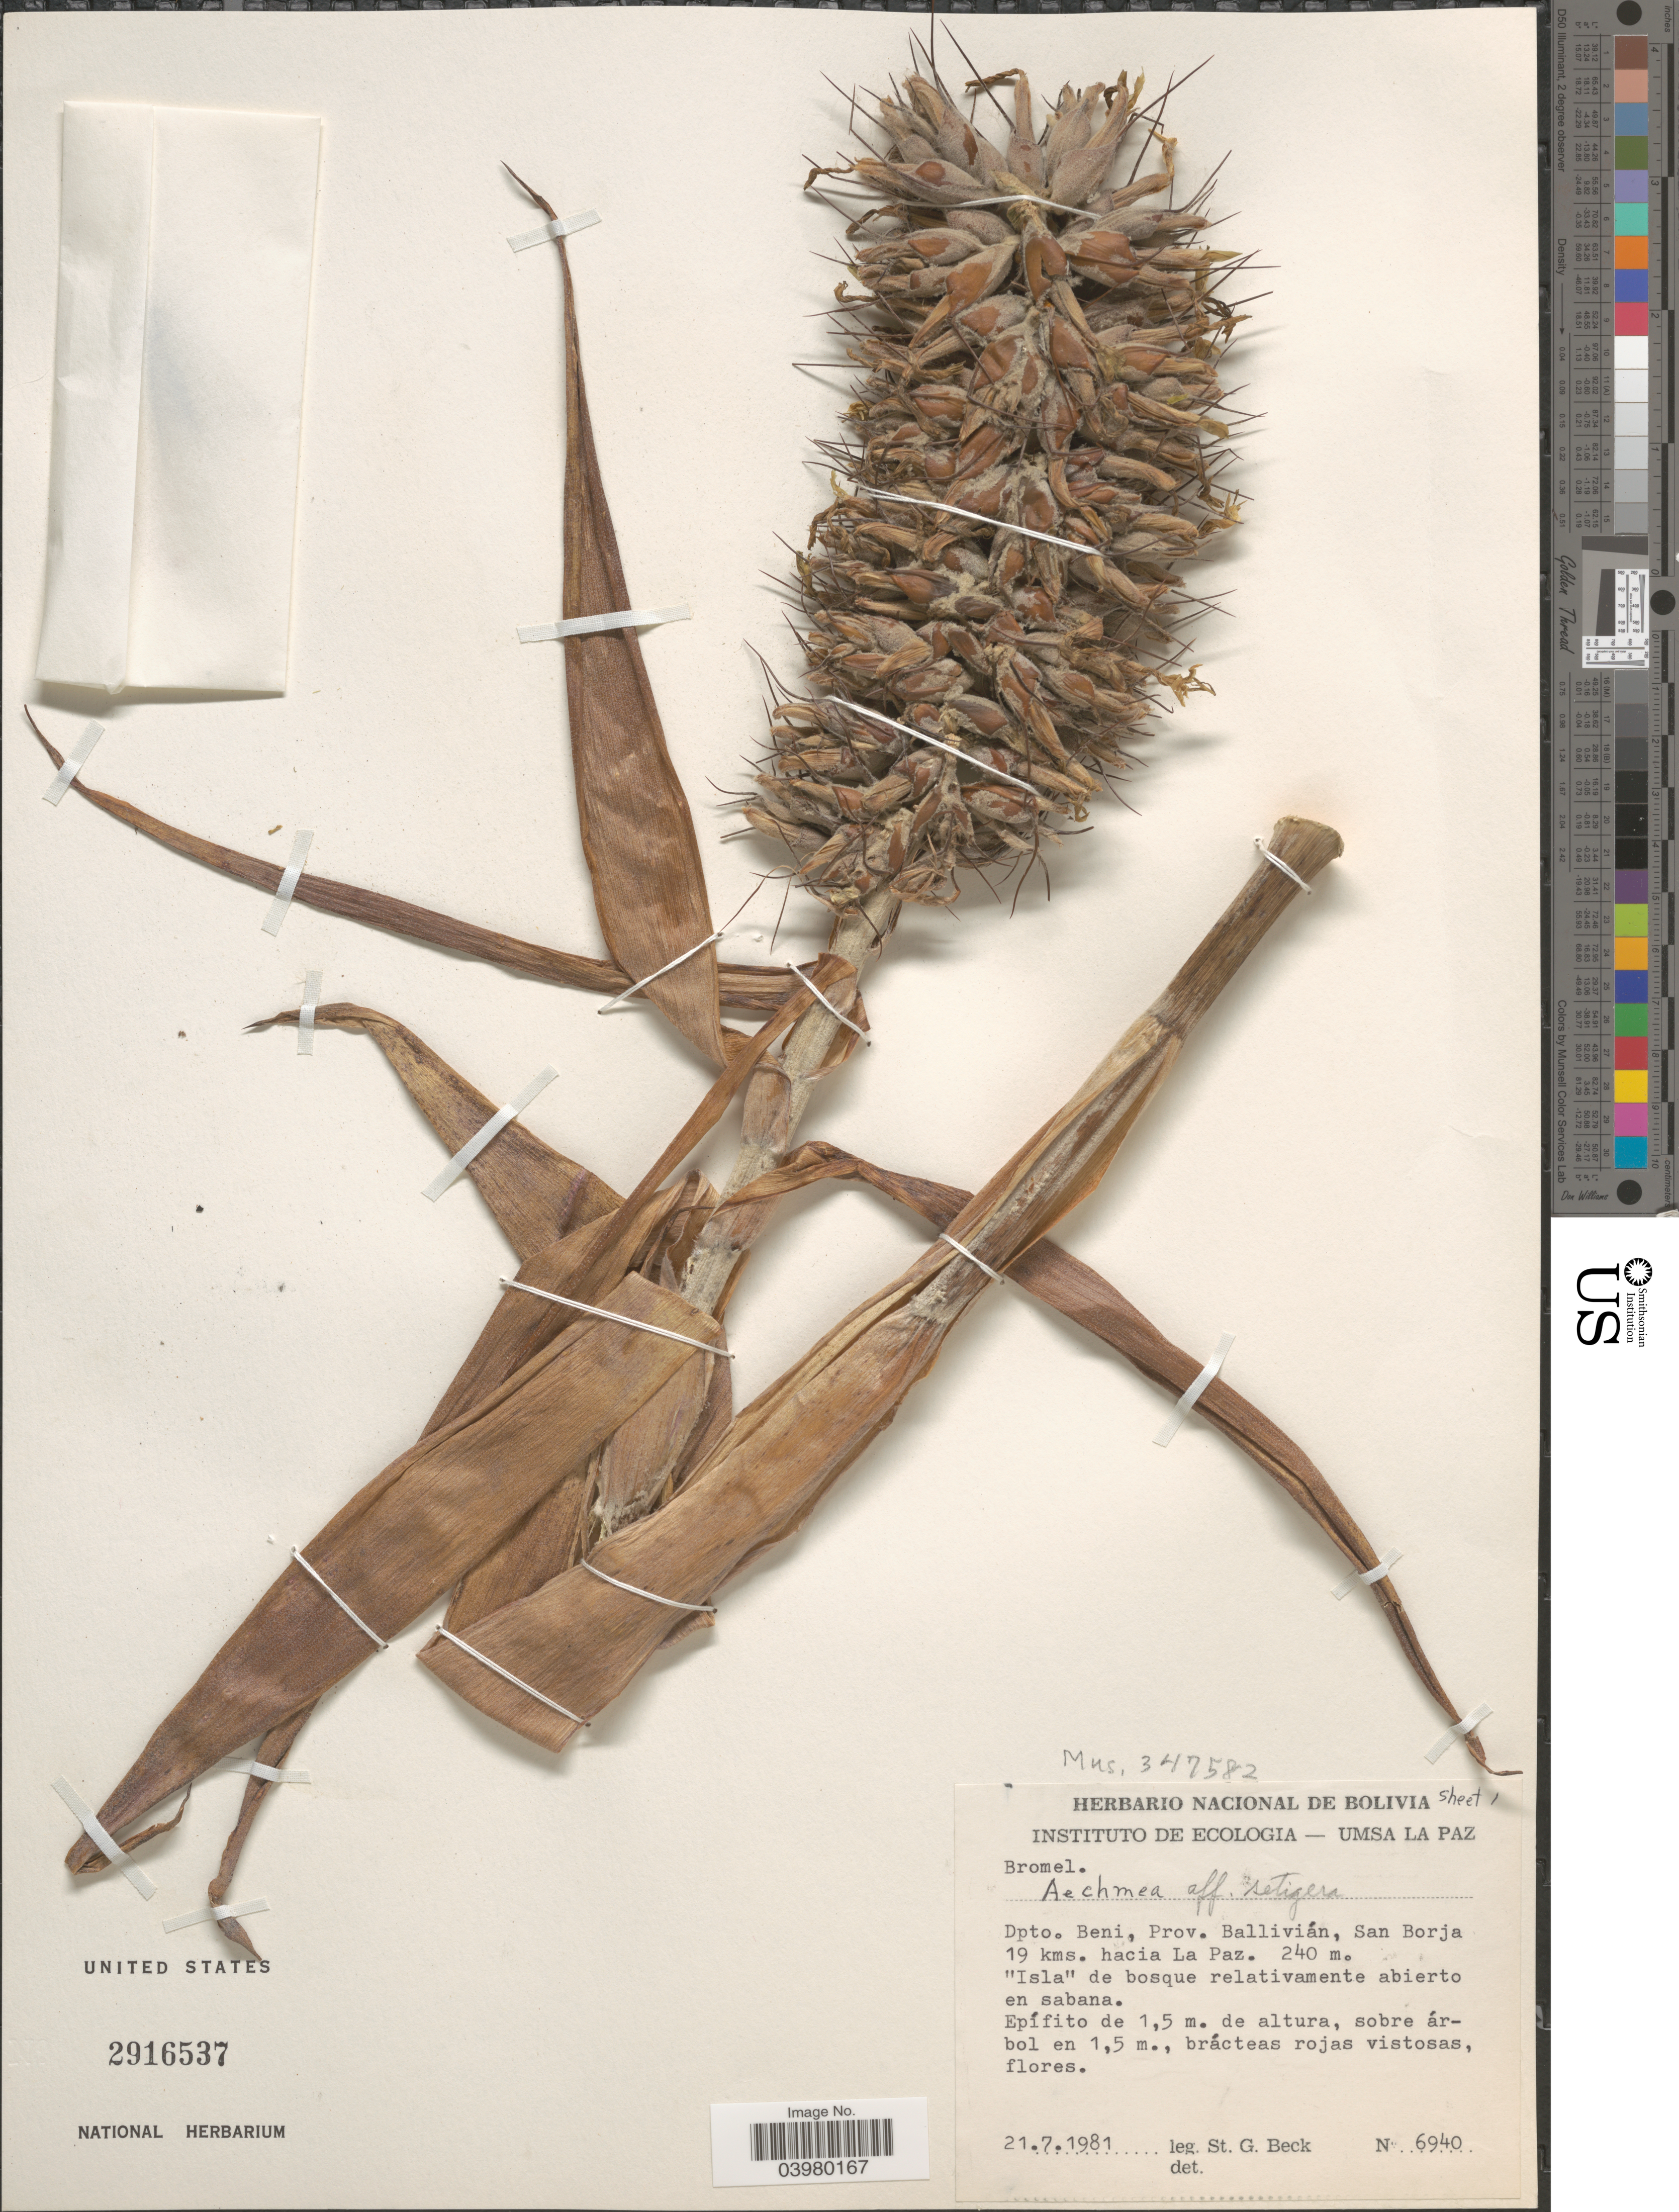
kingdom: Plantae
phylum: Tracheophyta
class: Liliopsida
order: Poales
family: Bromeliaceae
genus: Aechmea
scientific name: Aechmea setigera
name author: Mart. ex Schult. & Schult. f.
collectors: S. G. Beck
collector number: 6940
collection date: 1981-07-21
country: Bolivia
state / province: Beni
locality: Dpto. Beni, Prov. Ballivián, San Borja 19 kms. hacia La Paz.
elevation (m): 240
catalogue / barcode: US 2916537